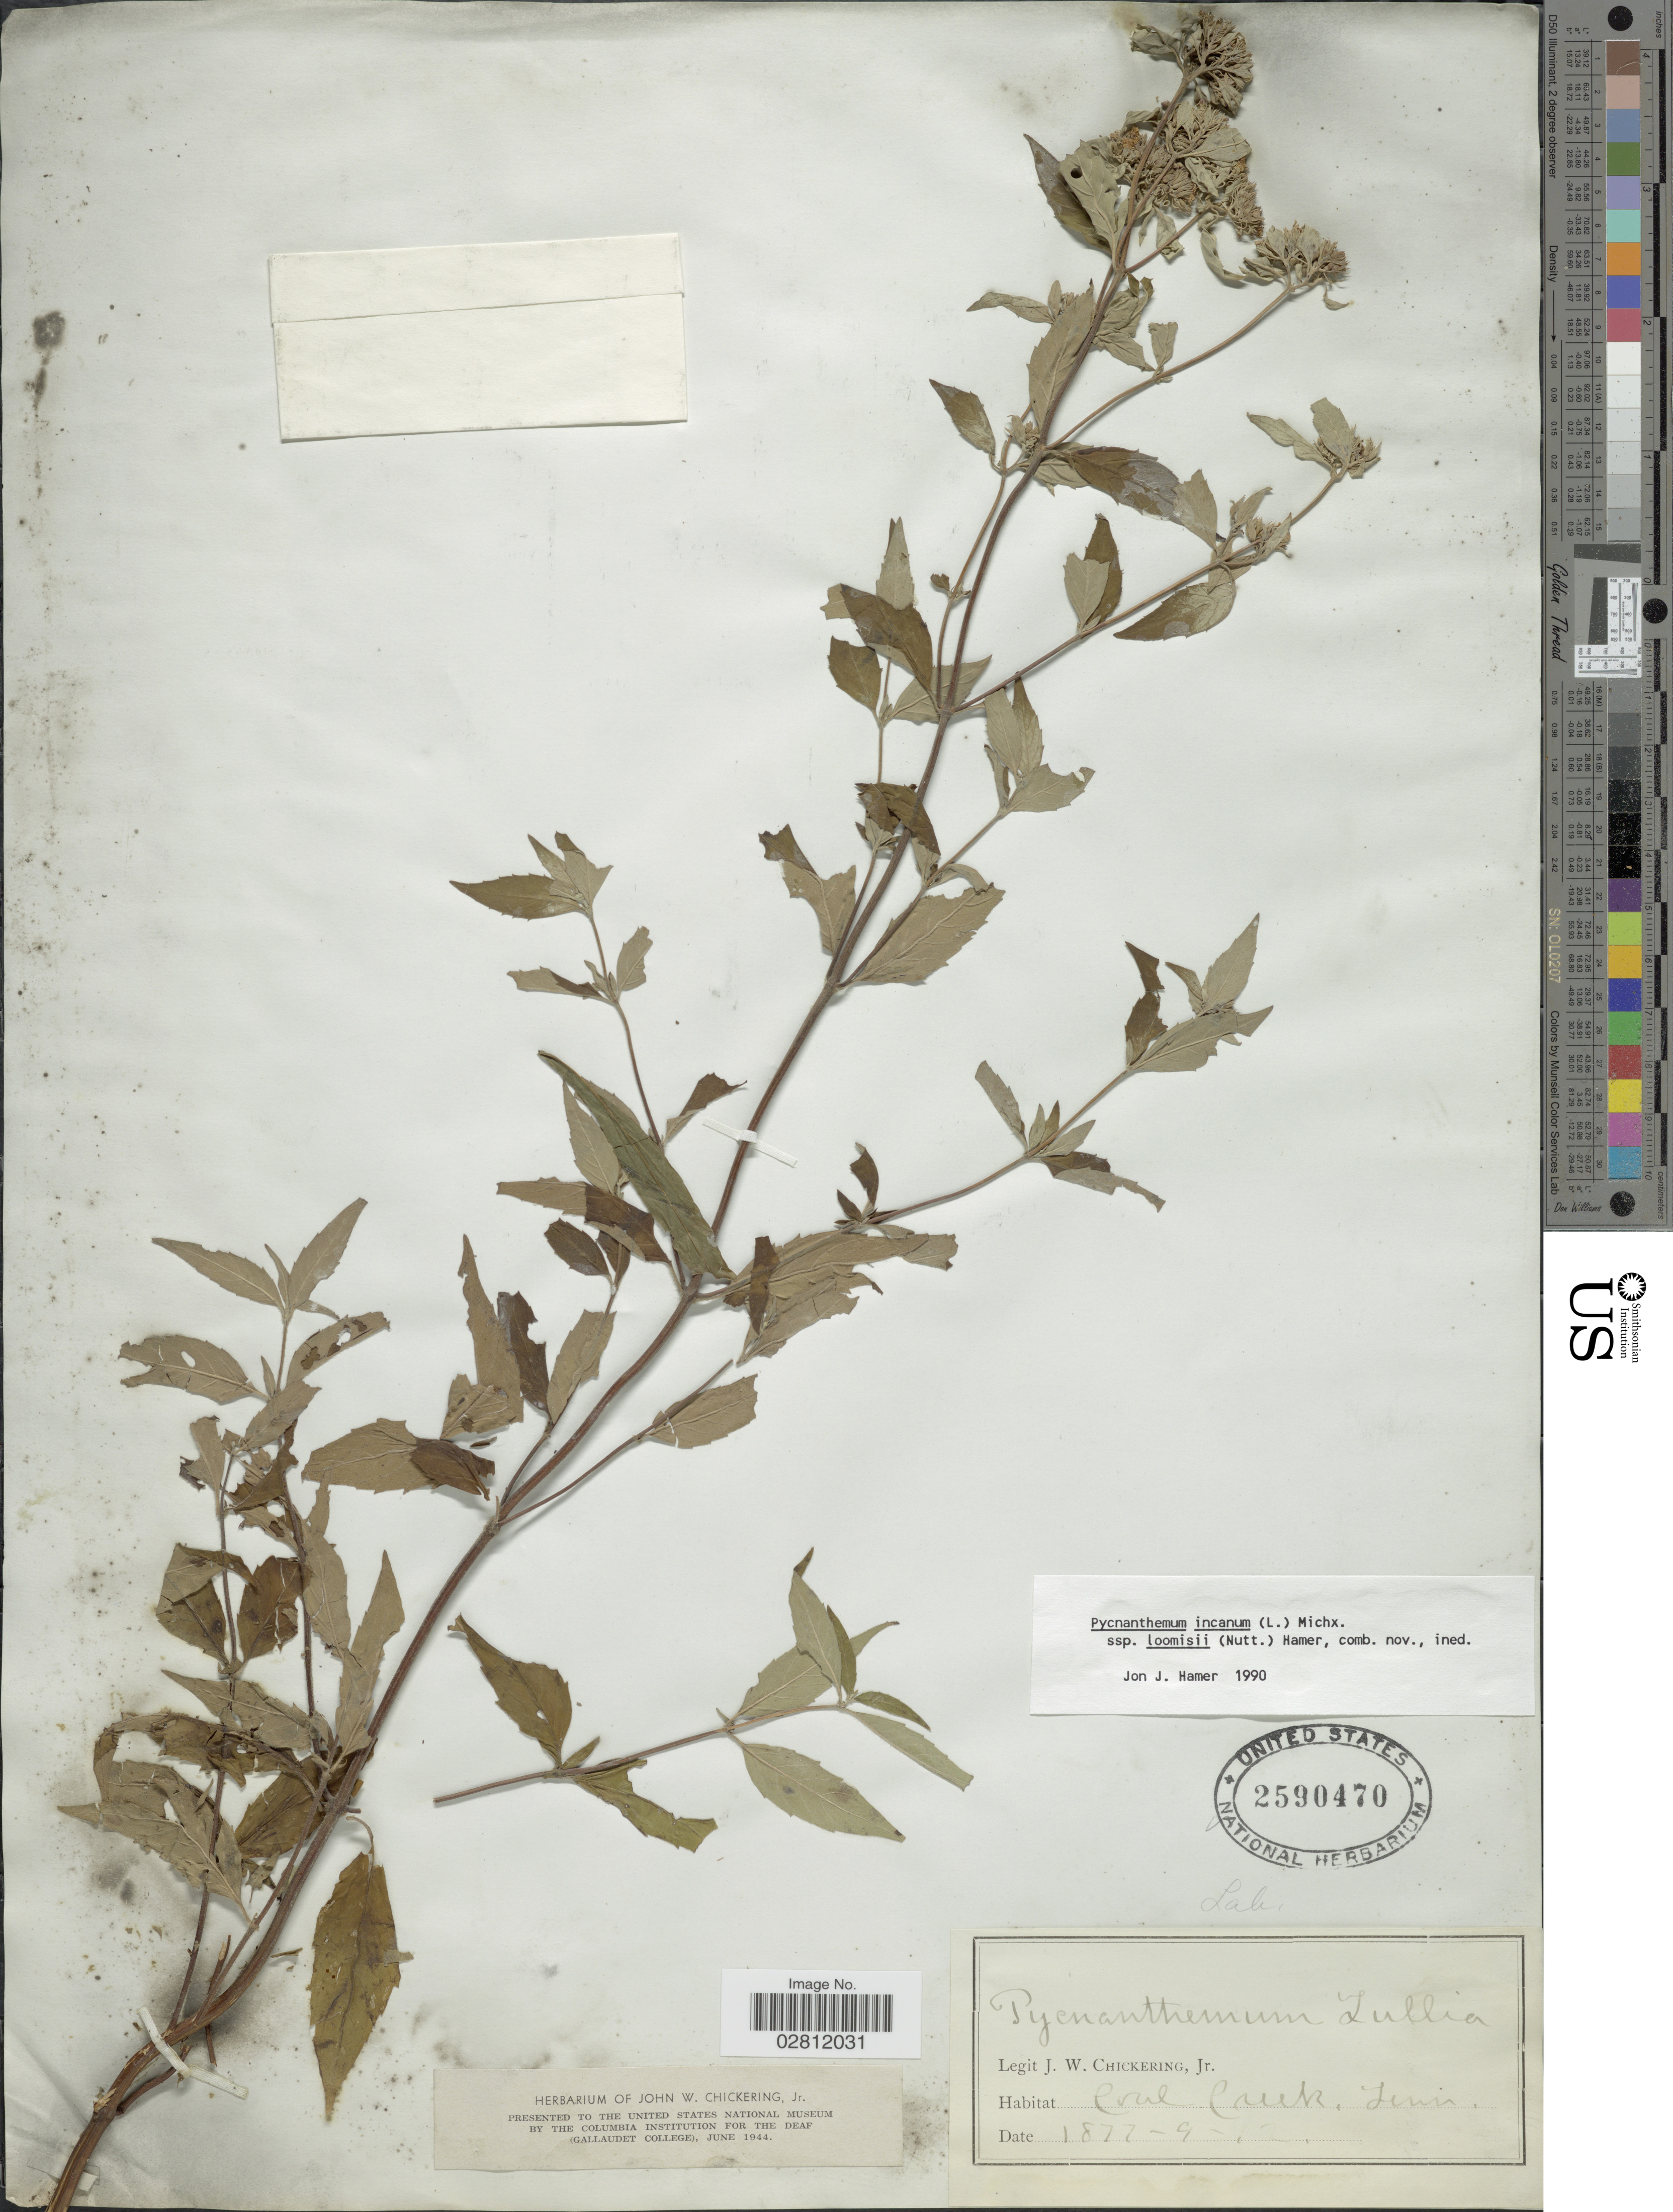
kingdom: Plantae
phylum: Tracheophyta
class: Magnoliopsida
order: Lamiales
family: Lamiaceae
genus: Pycnanthemum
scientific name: Pycnanthemum incanum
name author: (L.) Michx.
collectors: J. W. Chickering Jr.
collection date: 1877-09-12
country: United States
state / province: Tennessee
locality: Creel Creek.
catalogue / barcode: US 2590470